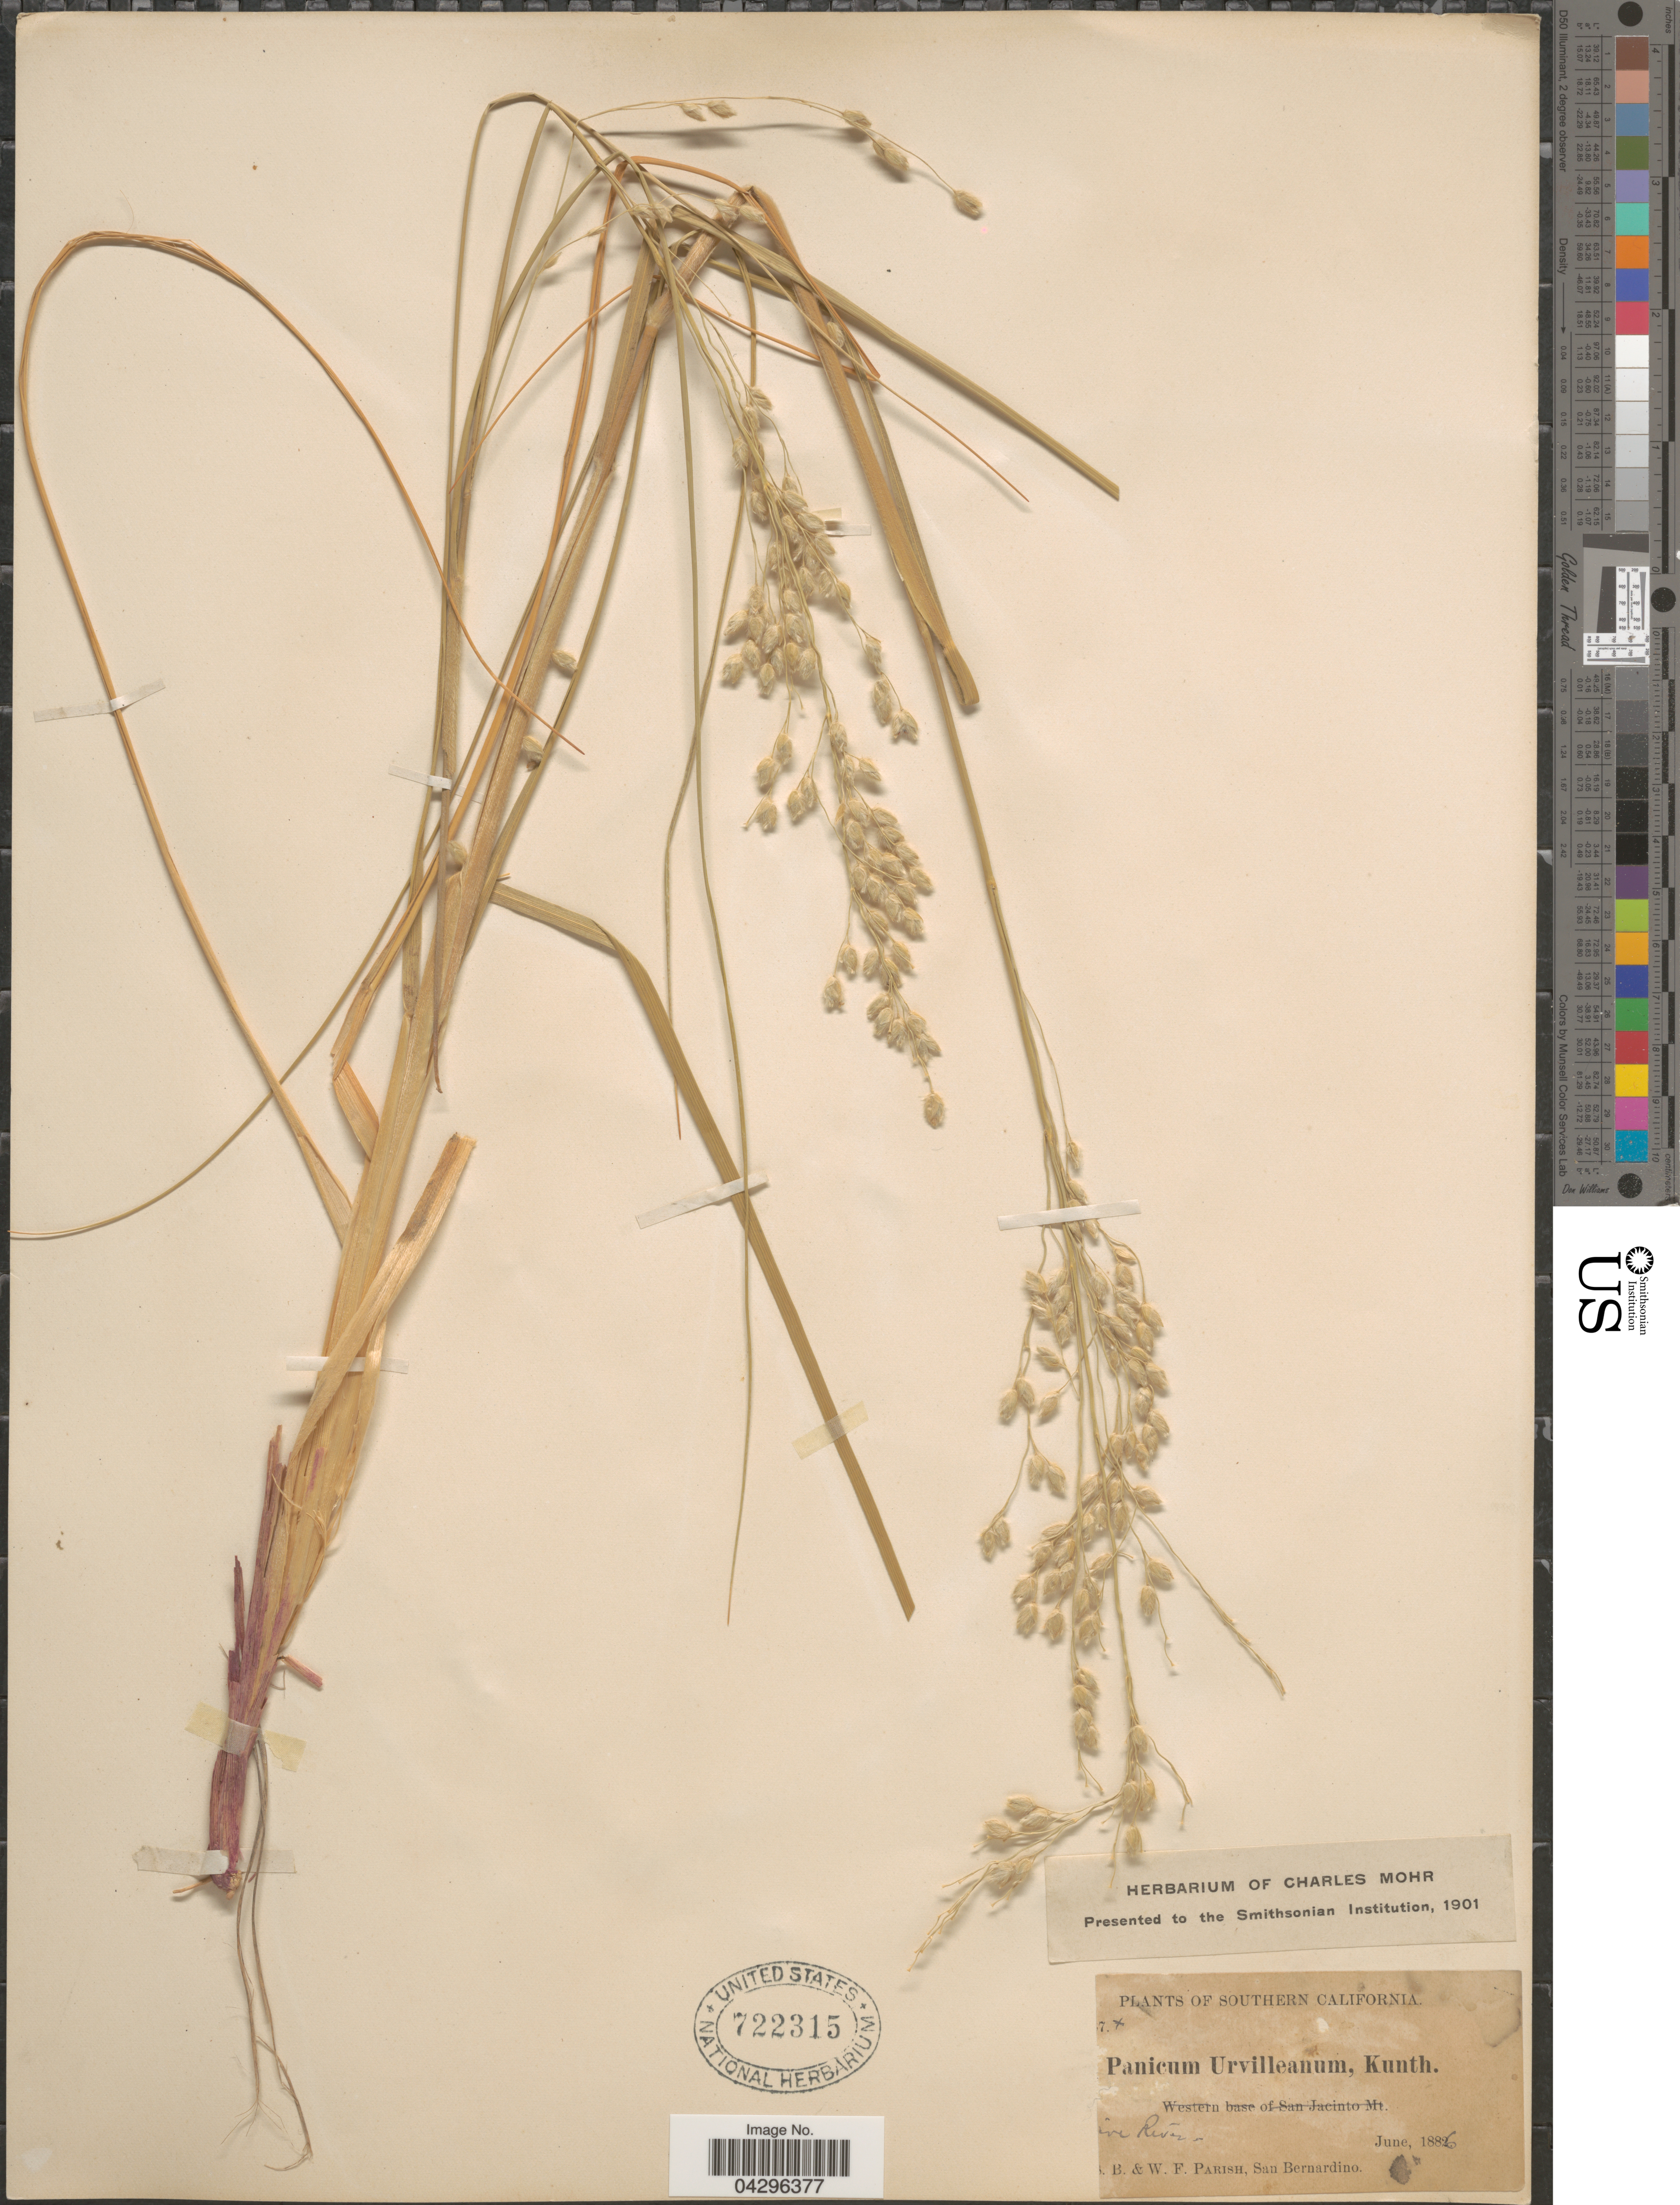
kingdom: Plantae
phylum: Tracheophyta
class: Liliopsida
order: Poales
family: Poaceae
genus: Panicum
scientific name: Panicum urvilleanum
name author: Kunth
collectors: S. B. Parish & W. F. Parish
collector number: !7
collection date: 1886-06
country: United States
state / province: California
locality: Southern California.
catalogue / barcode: US 722315